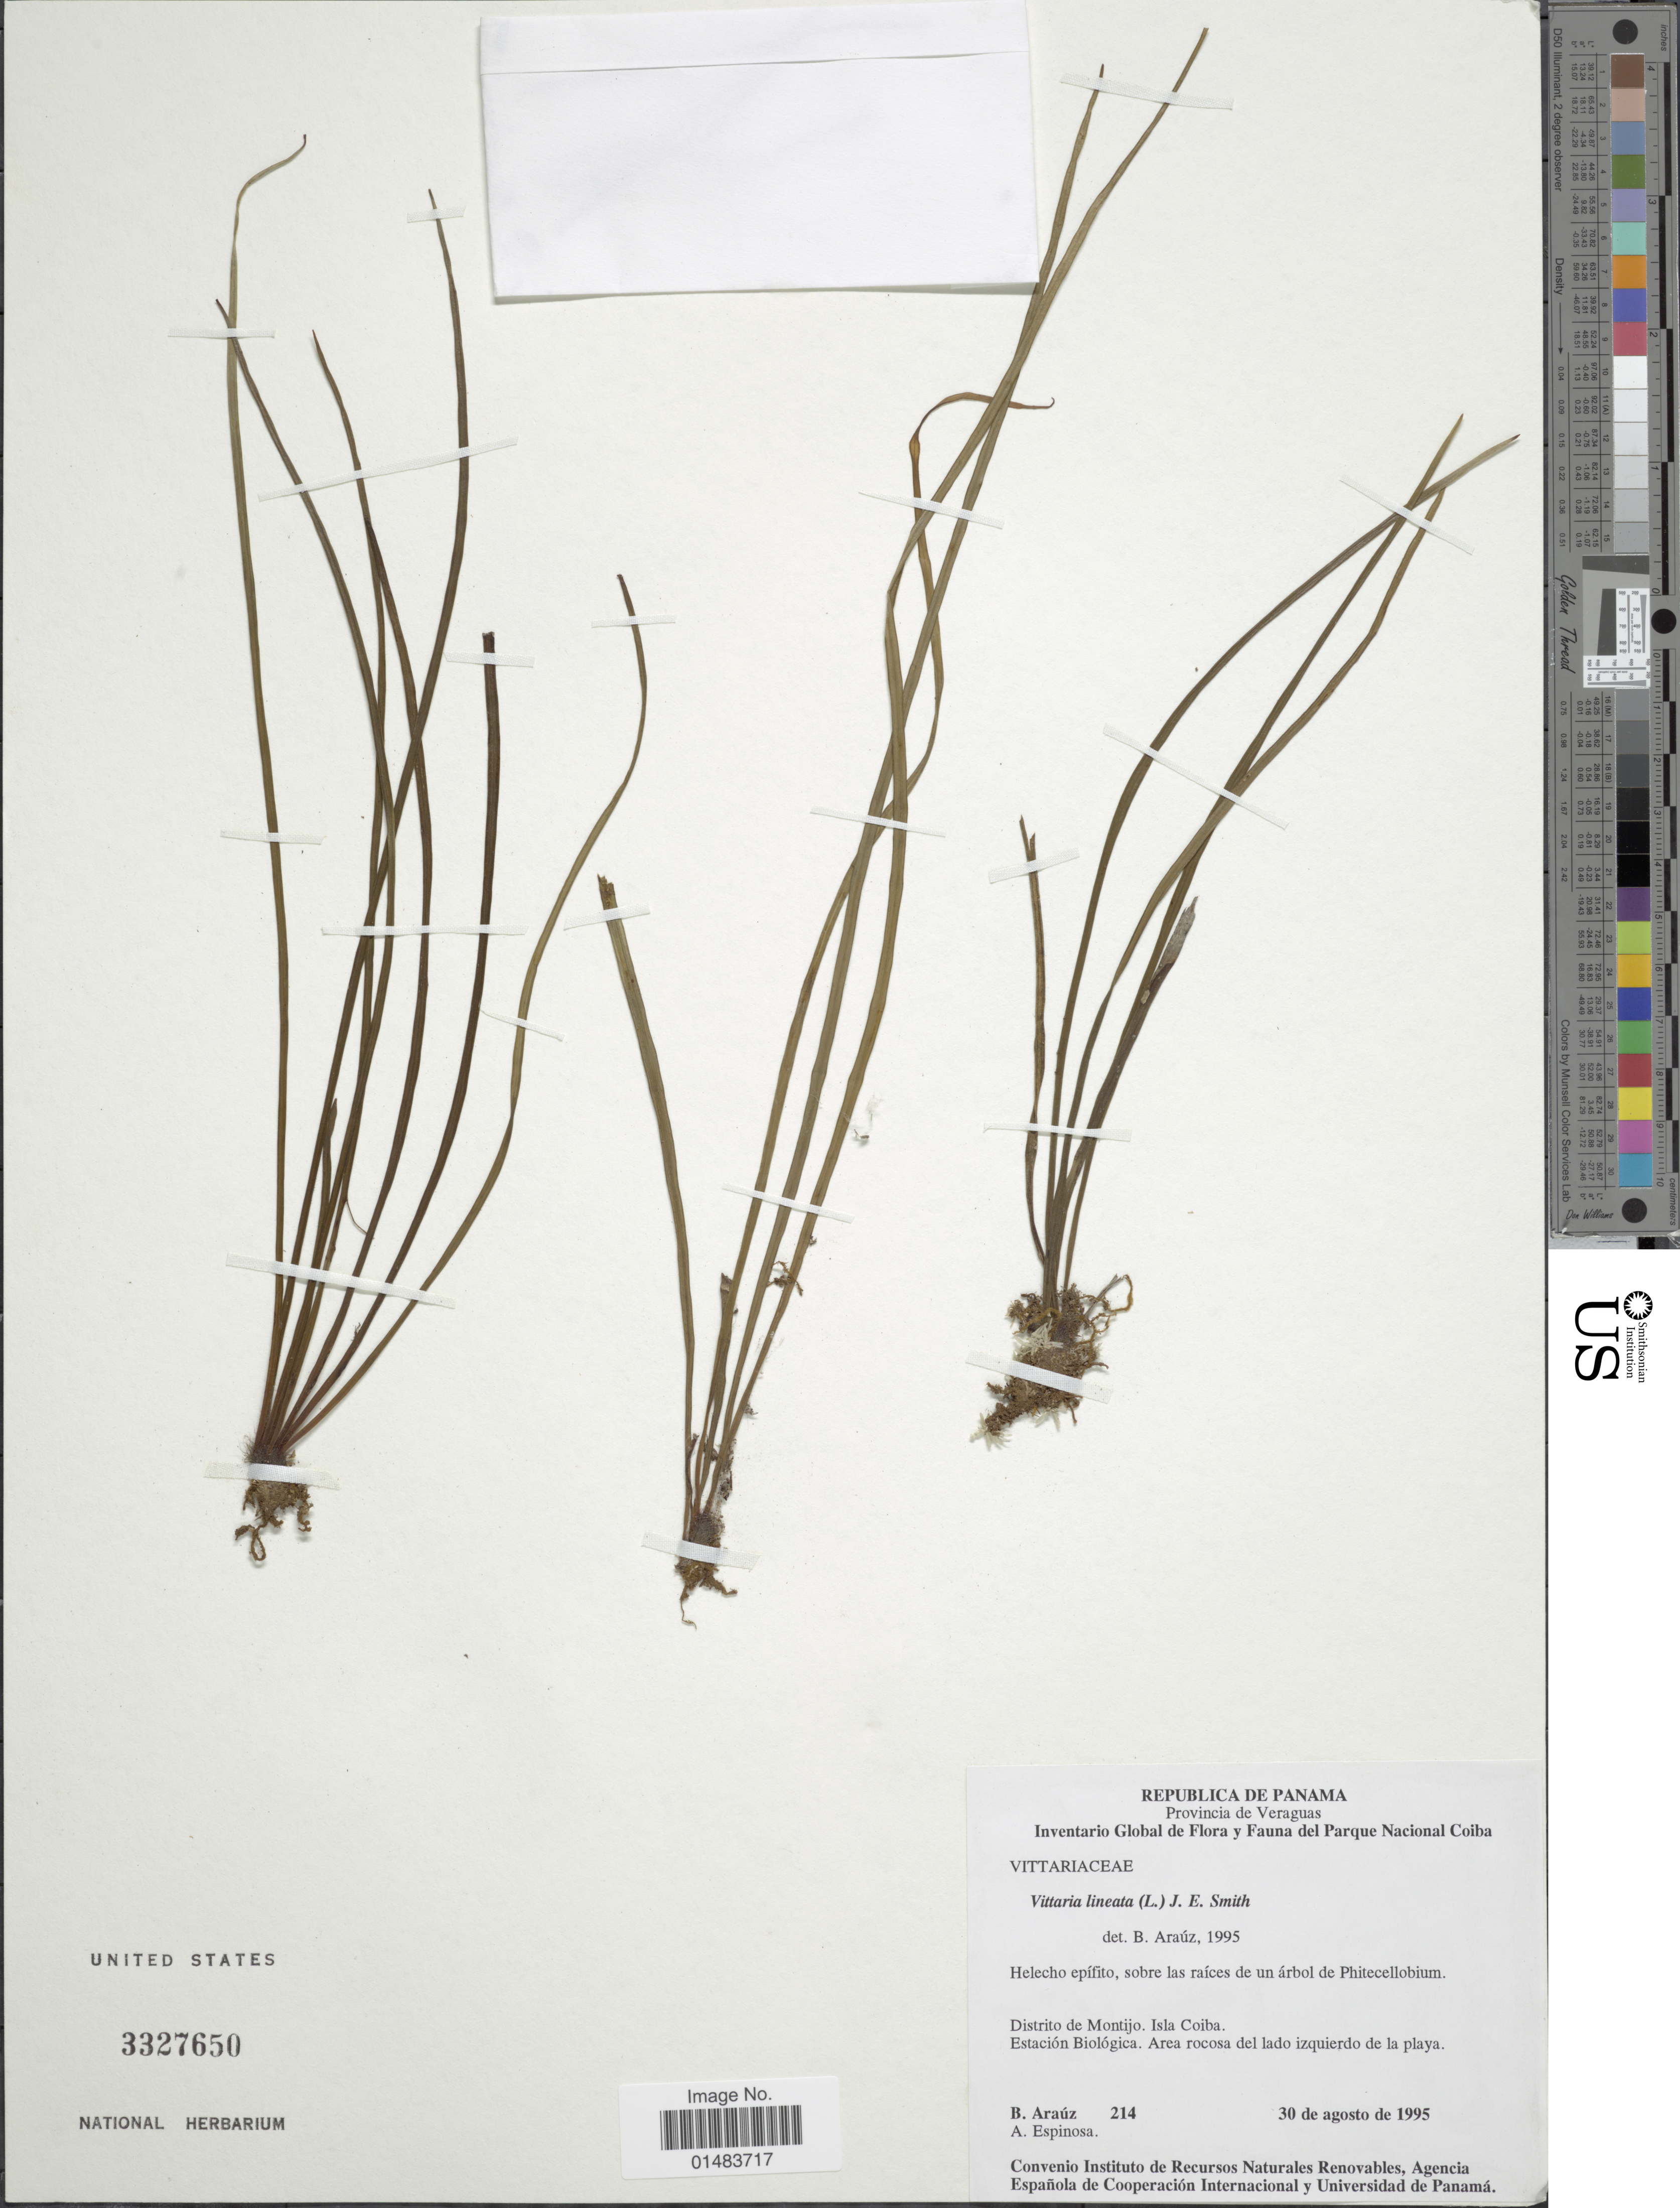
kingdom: Plantae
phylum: Tracheophyta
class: Polypodiopsida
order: Polypodiales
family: Pteridaceae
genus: Vittaria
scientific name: Vittaria lineata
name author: (L.) Sm.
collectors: B. Araúz & A. Espinosa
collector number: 214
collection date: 1995-08-30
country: Panama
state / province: Veraguas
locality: Helecho epifoto, sobre las raices de un arbol de Phitecellobium. Distrito de Montijo, Isla Coiba, Estacion Biologica, Area rocosa del lado izquierdo de la playa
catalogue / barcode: US 3327650